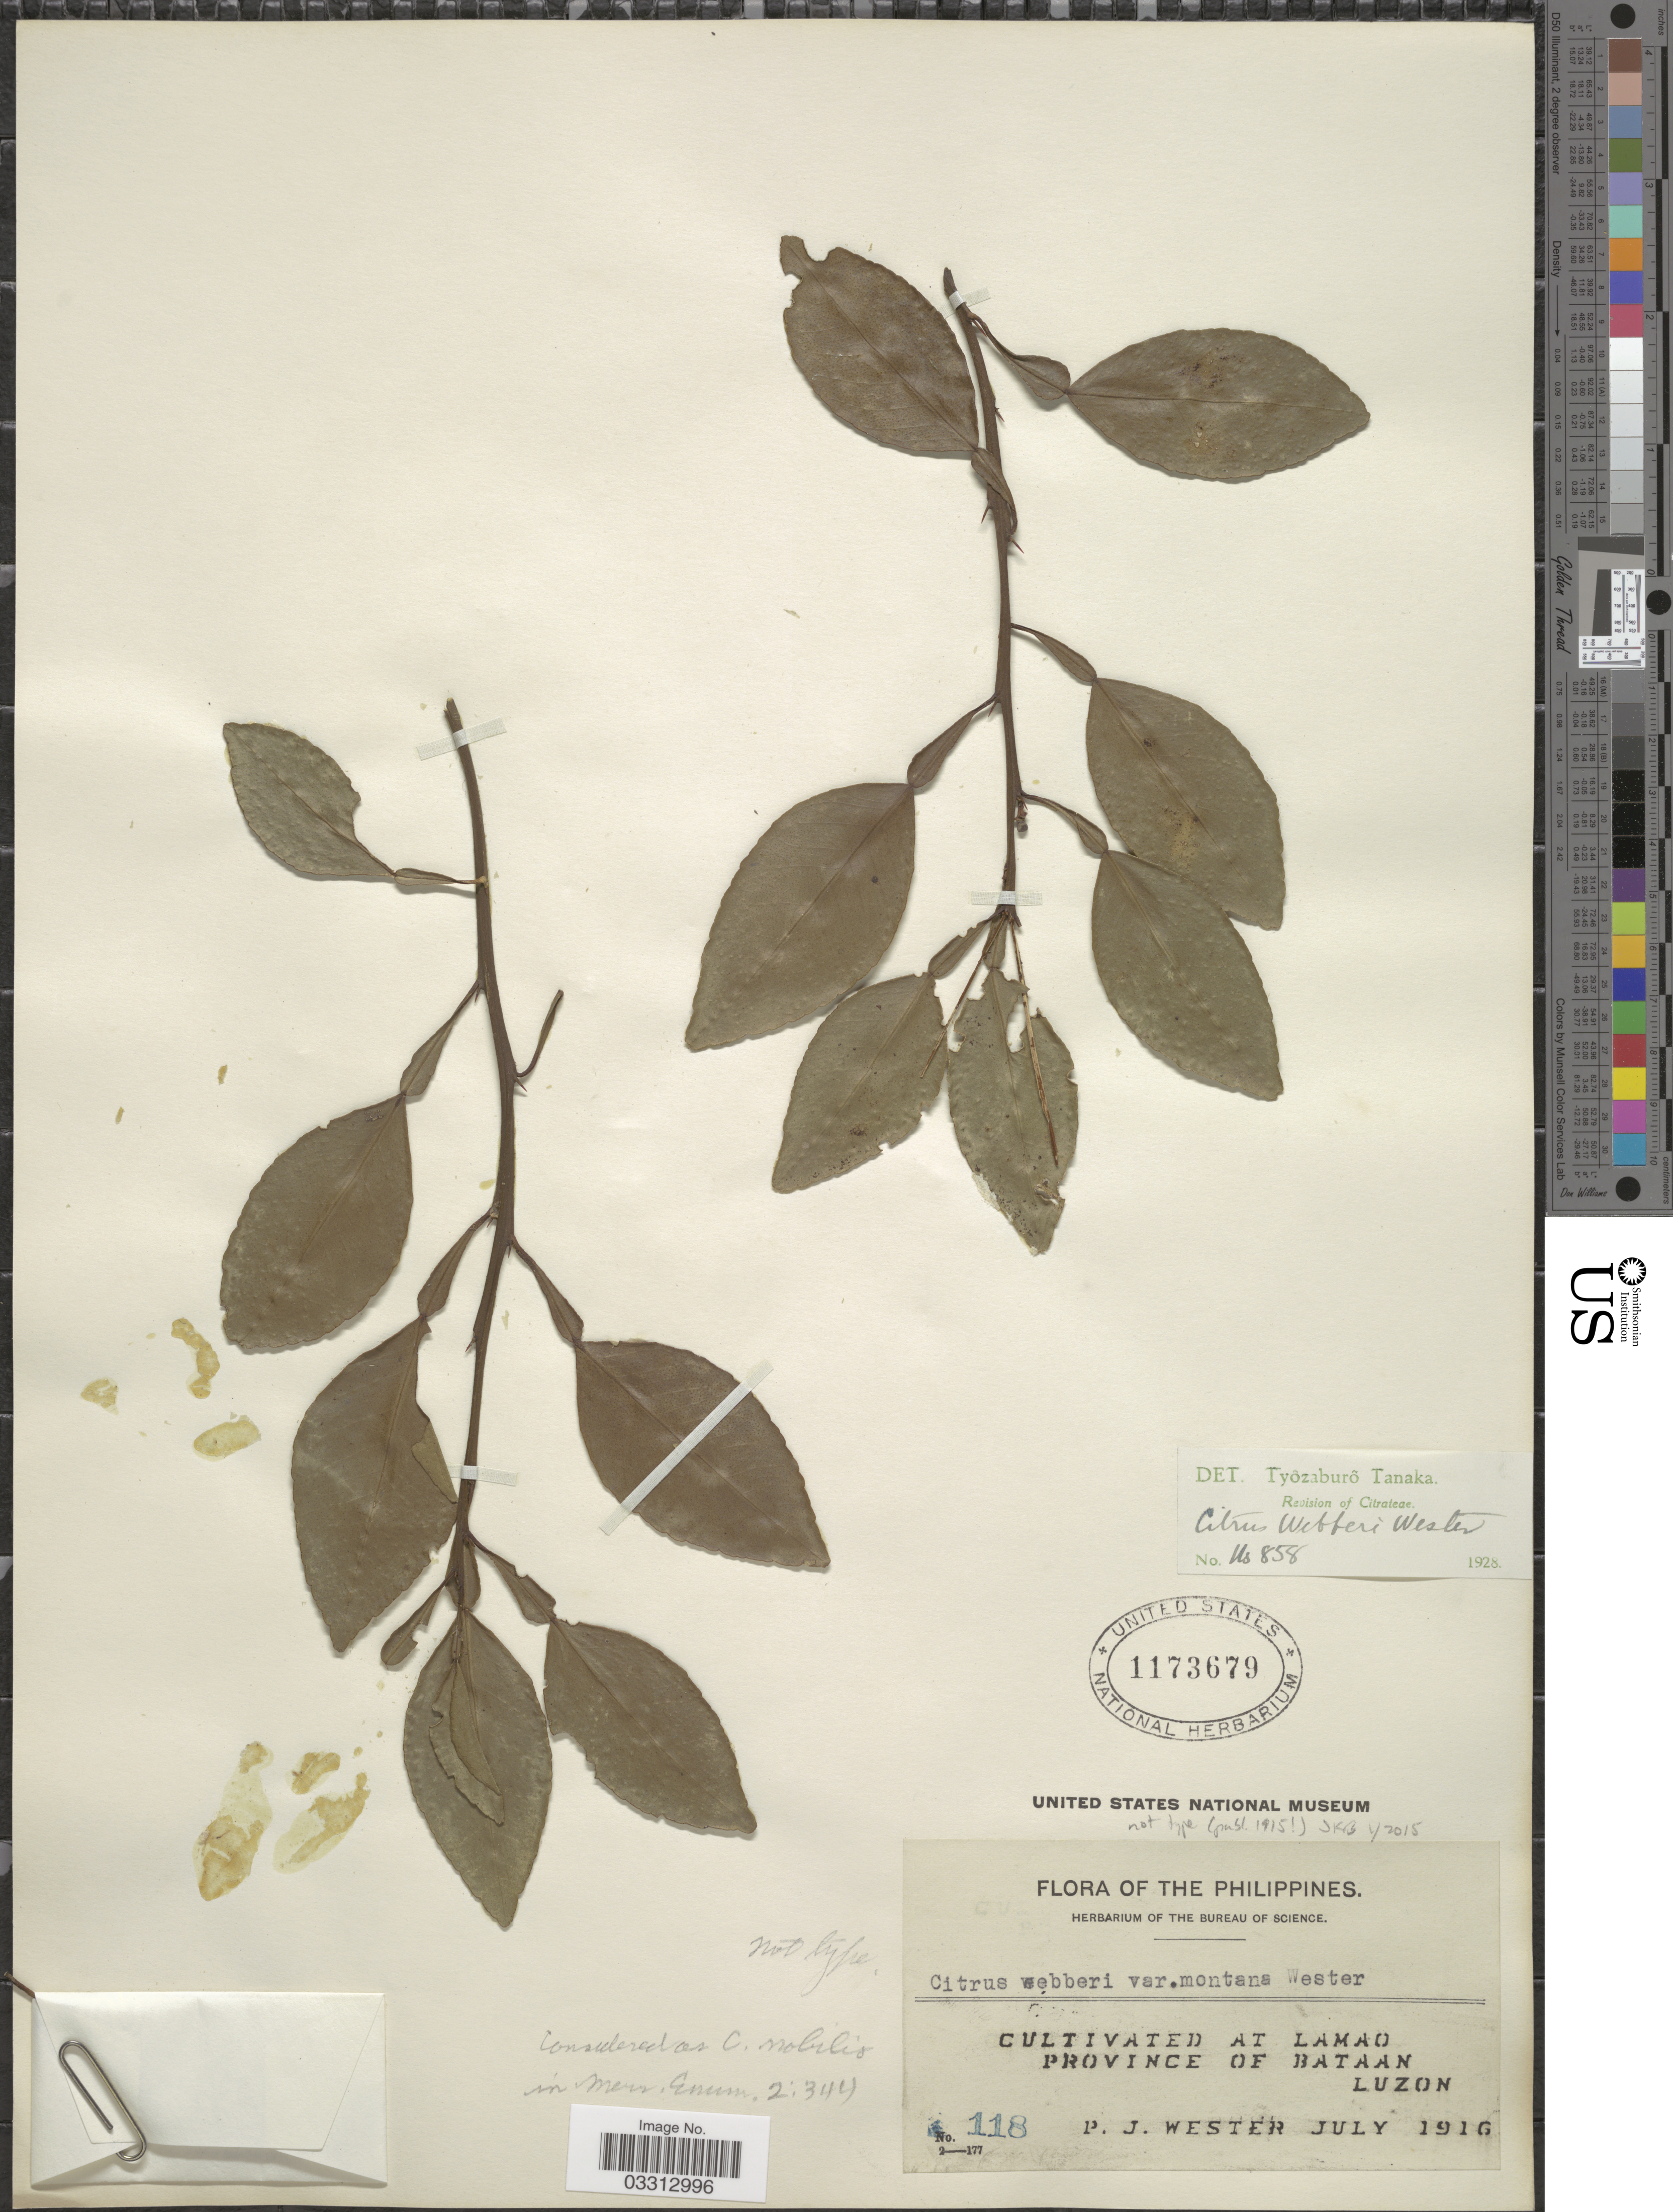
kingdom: Plantae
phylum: Tracheophyta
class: Magnoliopsida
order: Sapindales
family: Rutaceae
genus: Citrus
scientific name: Citrus x webberi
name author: Wester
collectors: P. J. Wester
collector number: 118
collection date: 1916-07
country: Philippines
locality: Lamao. Province of Bataan. Luzon.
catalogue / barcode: US 1173679